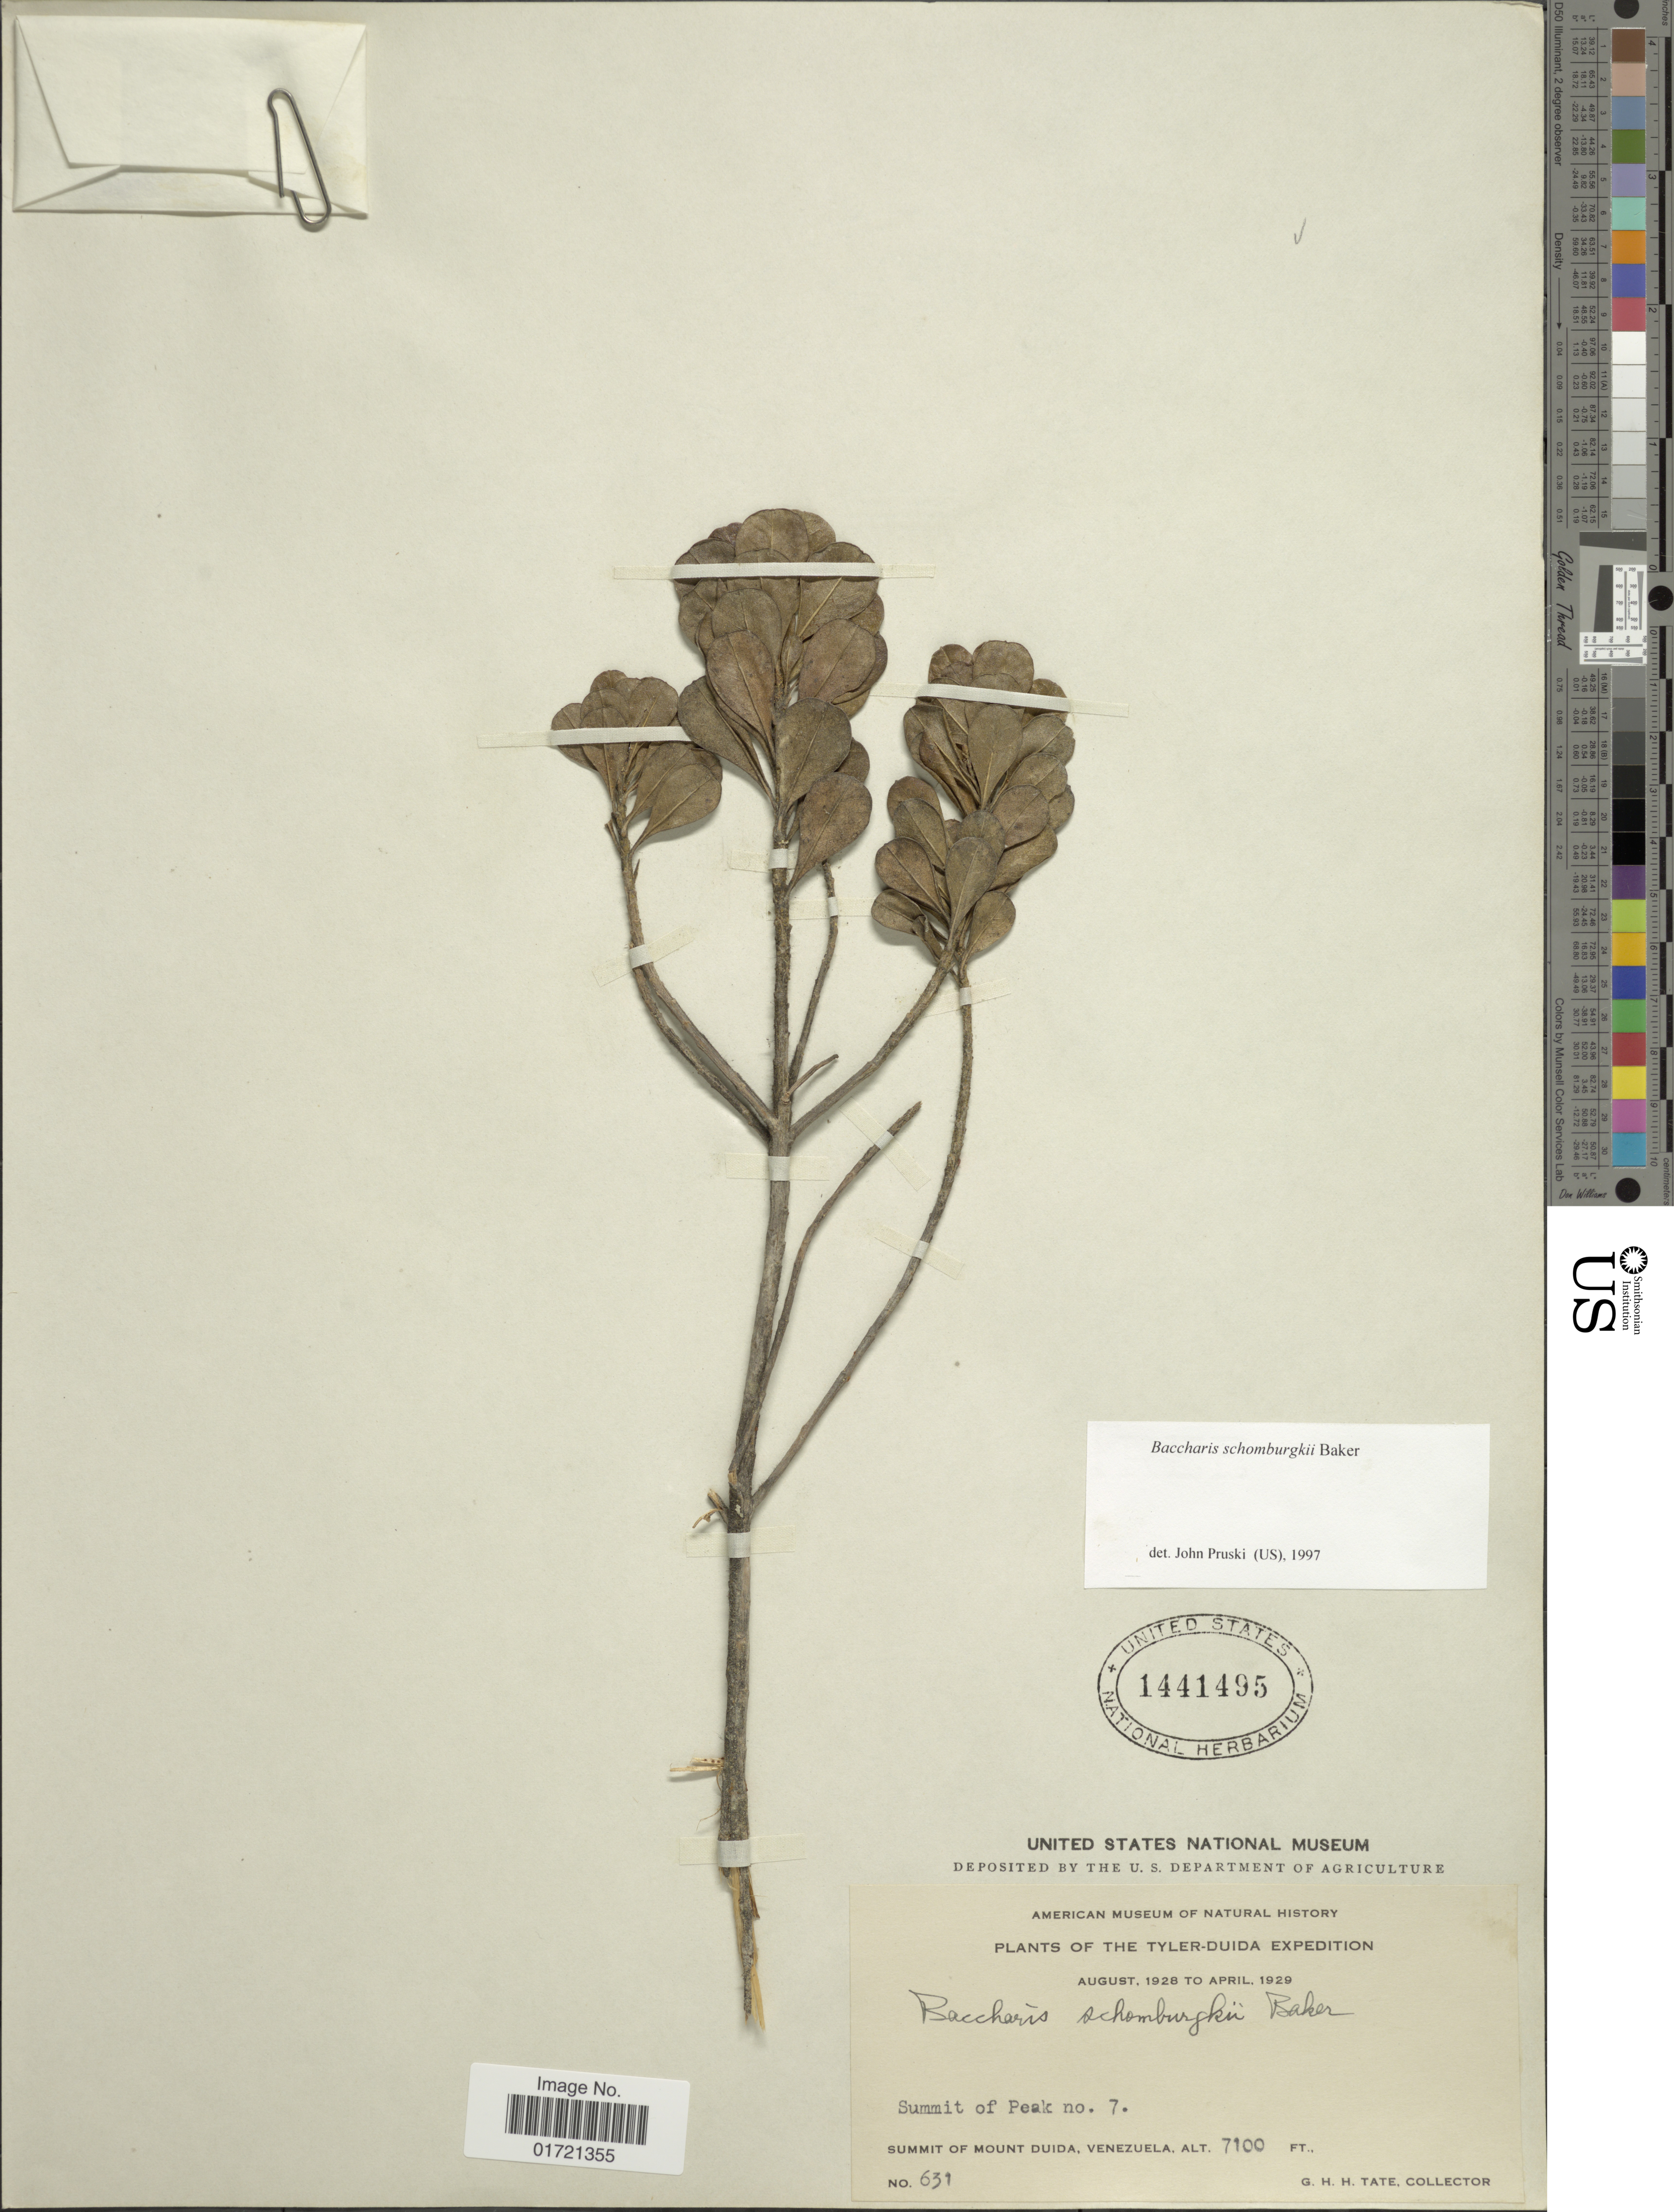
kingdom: Plantae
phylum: Tracheophyta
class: Magnoliopsida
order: Asterales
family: Asteraceae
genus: Baccharis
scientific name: Baccharis schomburgkii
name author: Baker in Mart.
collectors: G. H. H.Tate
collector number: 631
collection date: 1928-08/1929-04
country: Venezuela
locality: Tyler-Duida. Summit of Peak no. 7. Summit of Mount Duida, Venezuela.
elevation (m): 2164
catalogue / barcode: US 1441495